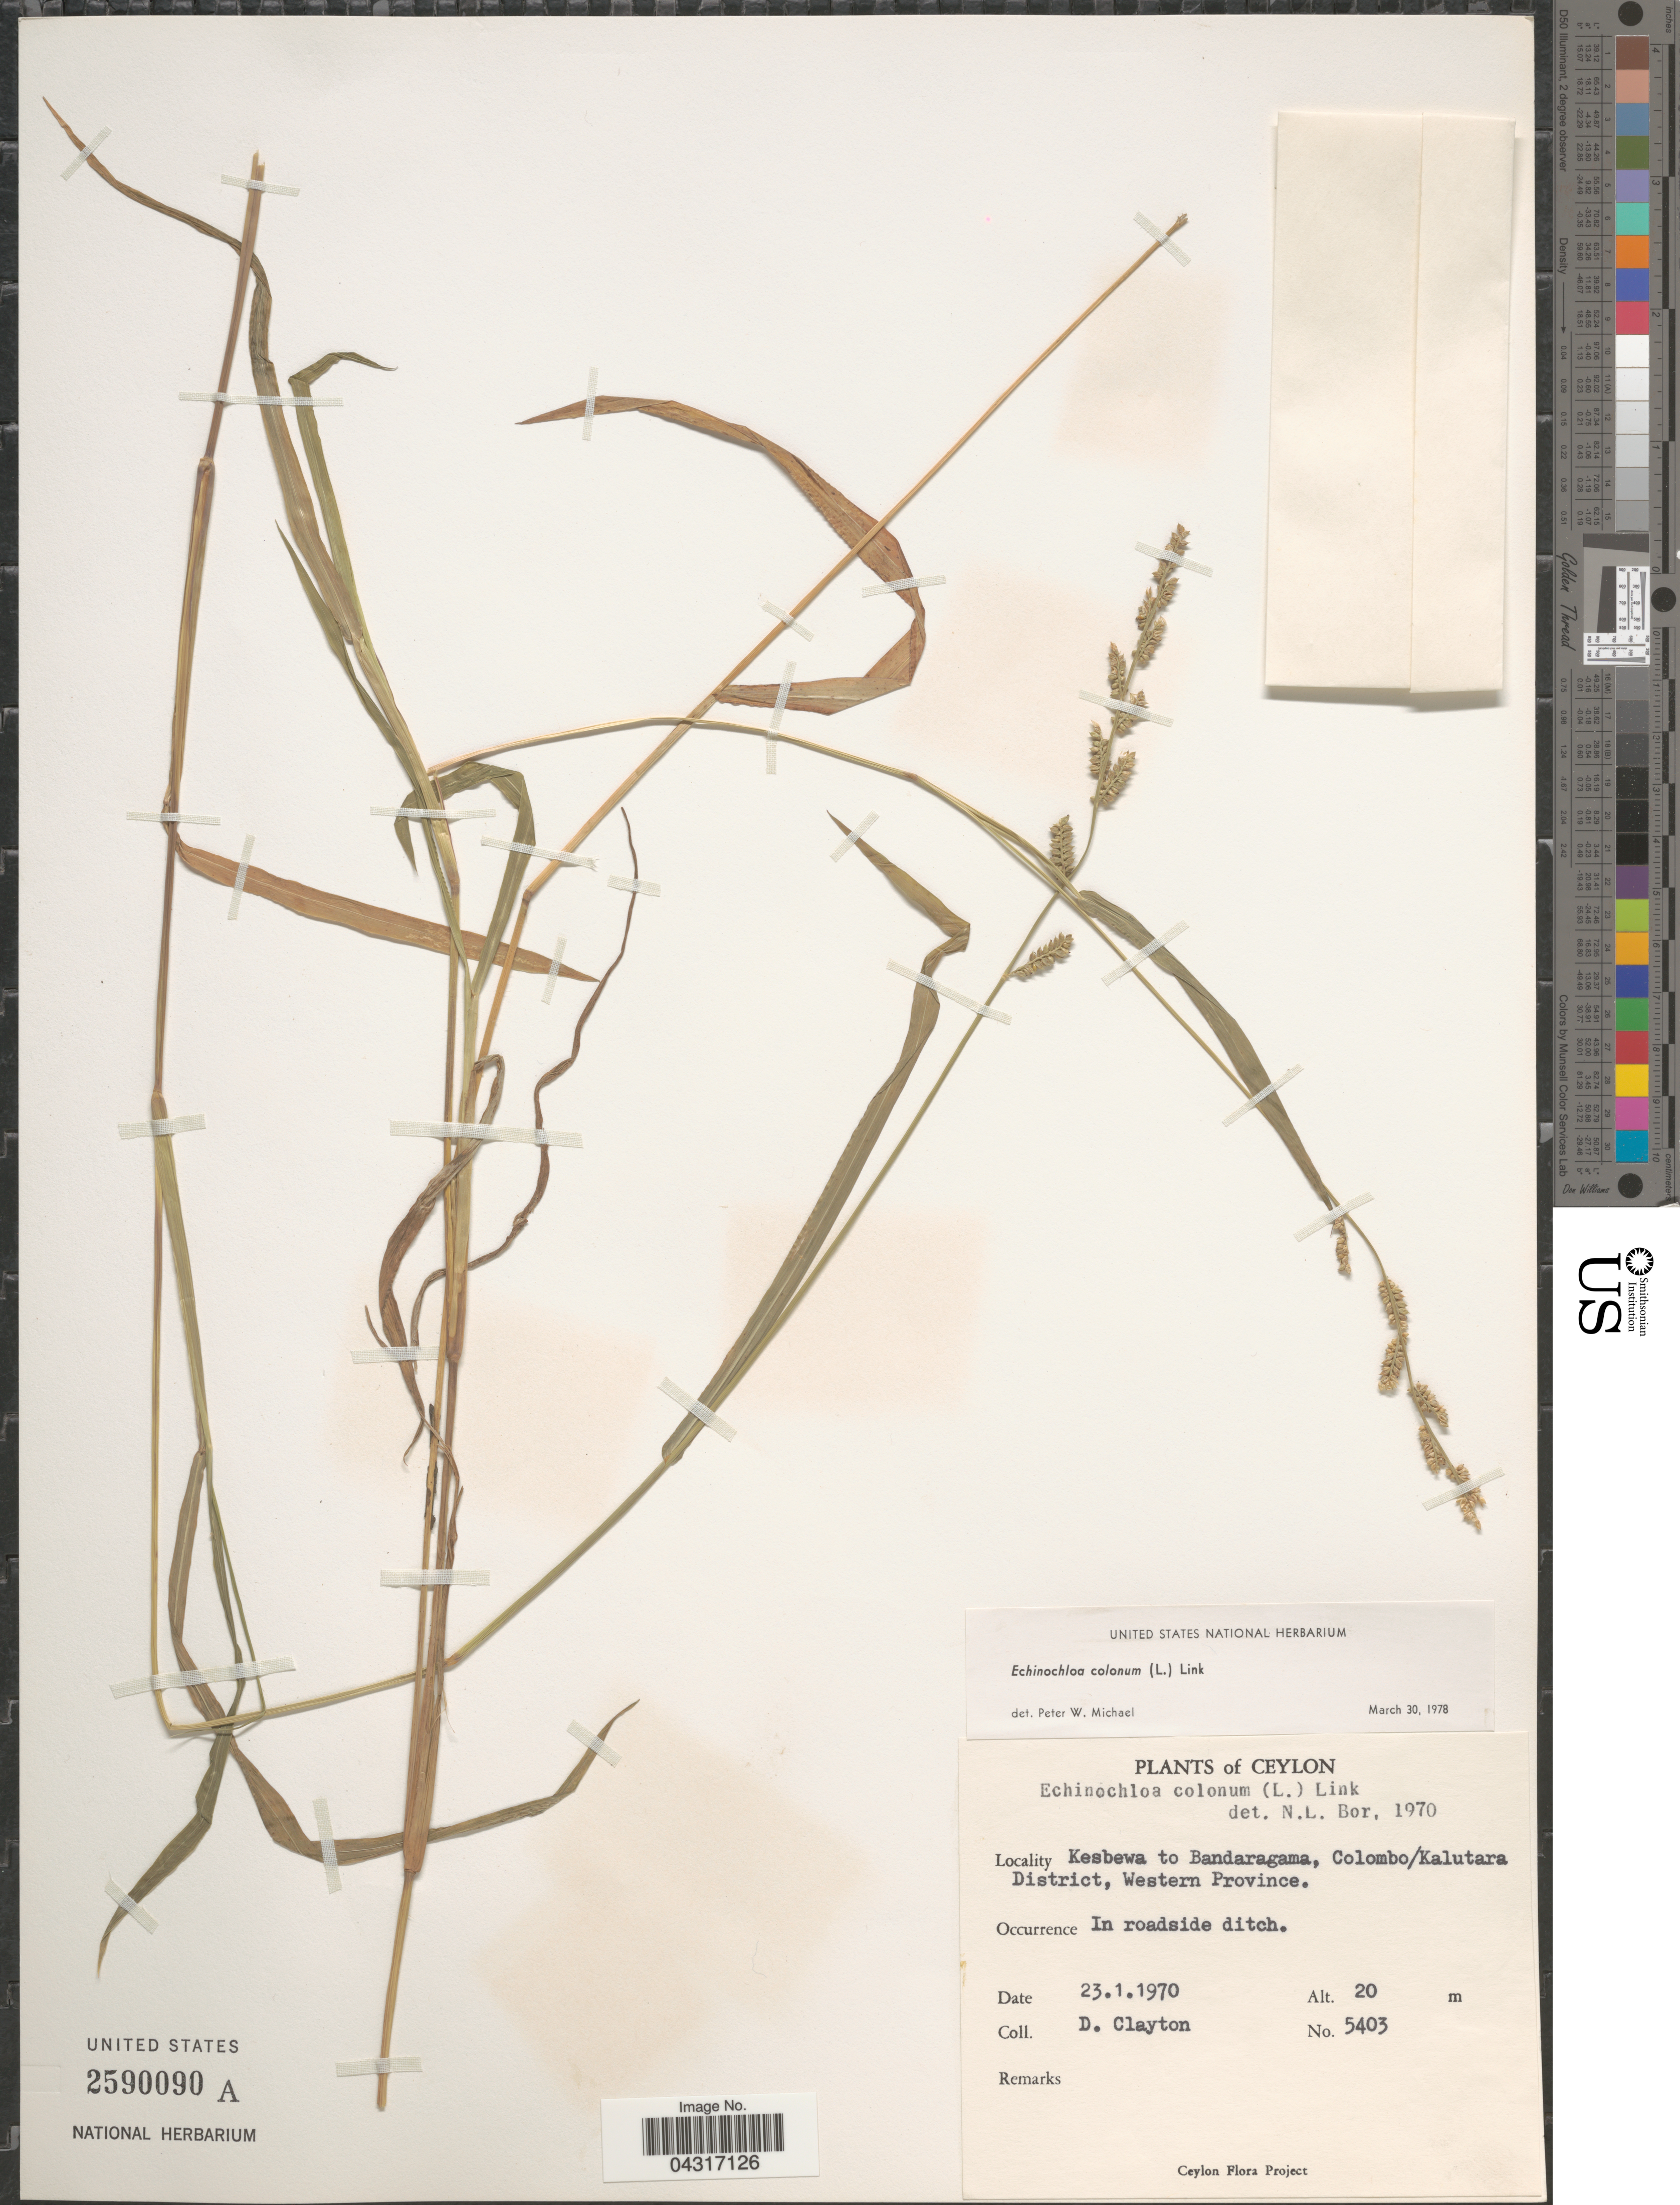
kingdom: Plantae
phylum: Tracheophyta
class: Liliopsida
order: Poales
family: Poaceae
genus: Echinochloa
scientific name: Echinochloa colona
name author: (L.) Link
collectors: D. Clayton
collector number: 5403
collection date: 1970-01-23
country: Sri Lanka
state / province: Western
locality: Ceylon. Kesbewa to Bandaragama, Colombo/Kalutara District.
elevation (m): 20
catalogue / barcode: US 2590090A